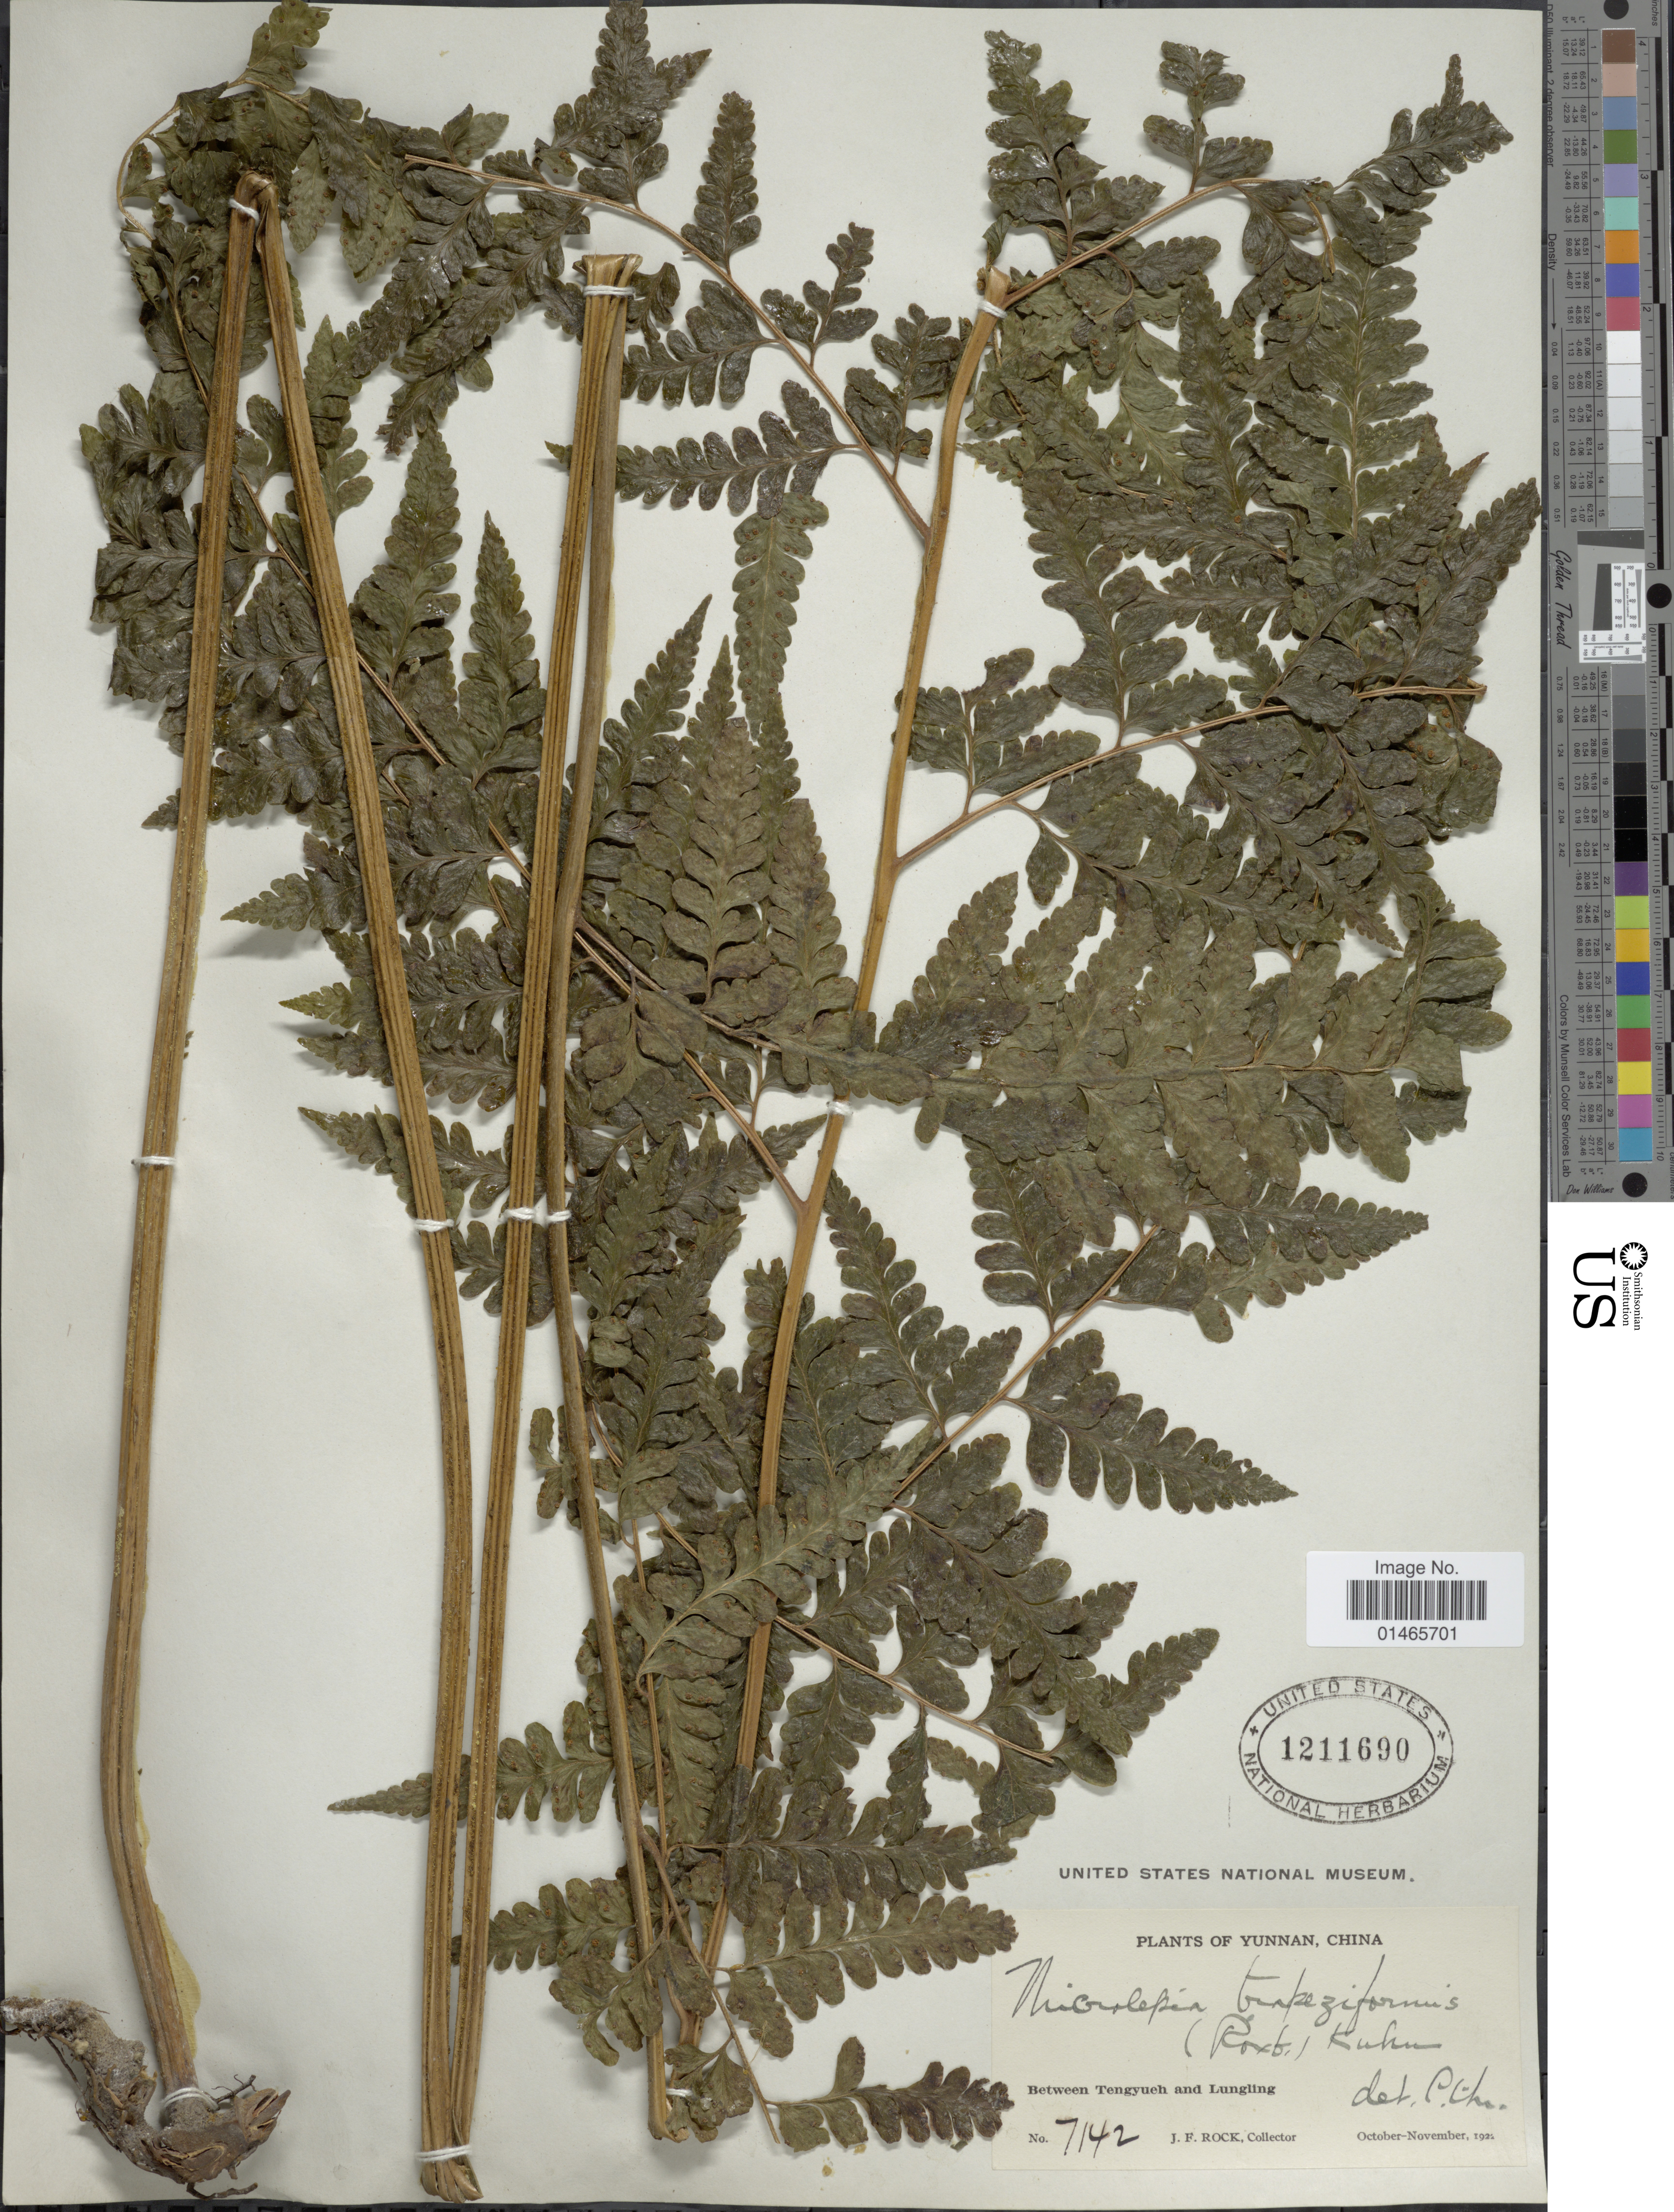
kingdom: Plantae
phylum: Tracheophyta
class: Polypodiopsida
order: Polypodiales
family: Dennstaedtiaceae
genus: Microlepia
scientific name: Microlepia rhomboidea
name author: (Wall. ex Kunze) Prantl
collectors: J. Rock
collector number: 7142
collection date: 1922-10/1922-11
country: China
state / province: Yunnan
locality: Between Tengyueh and Lungling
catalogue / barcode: US 1211690